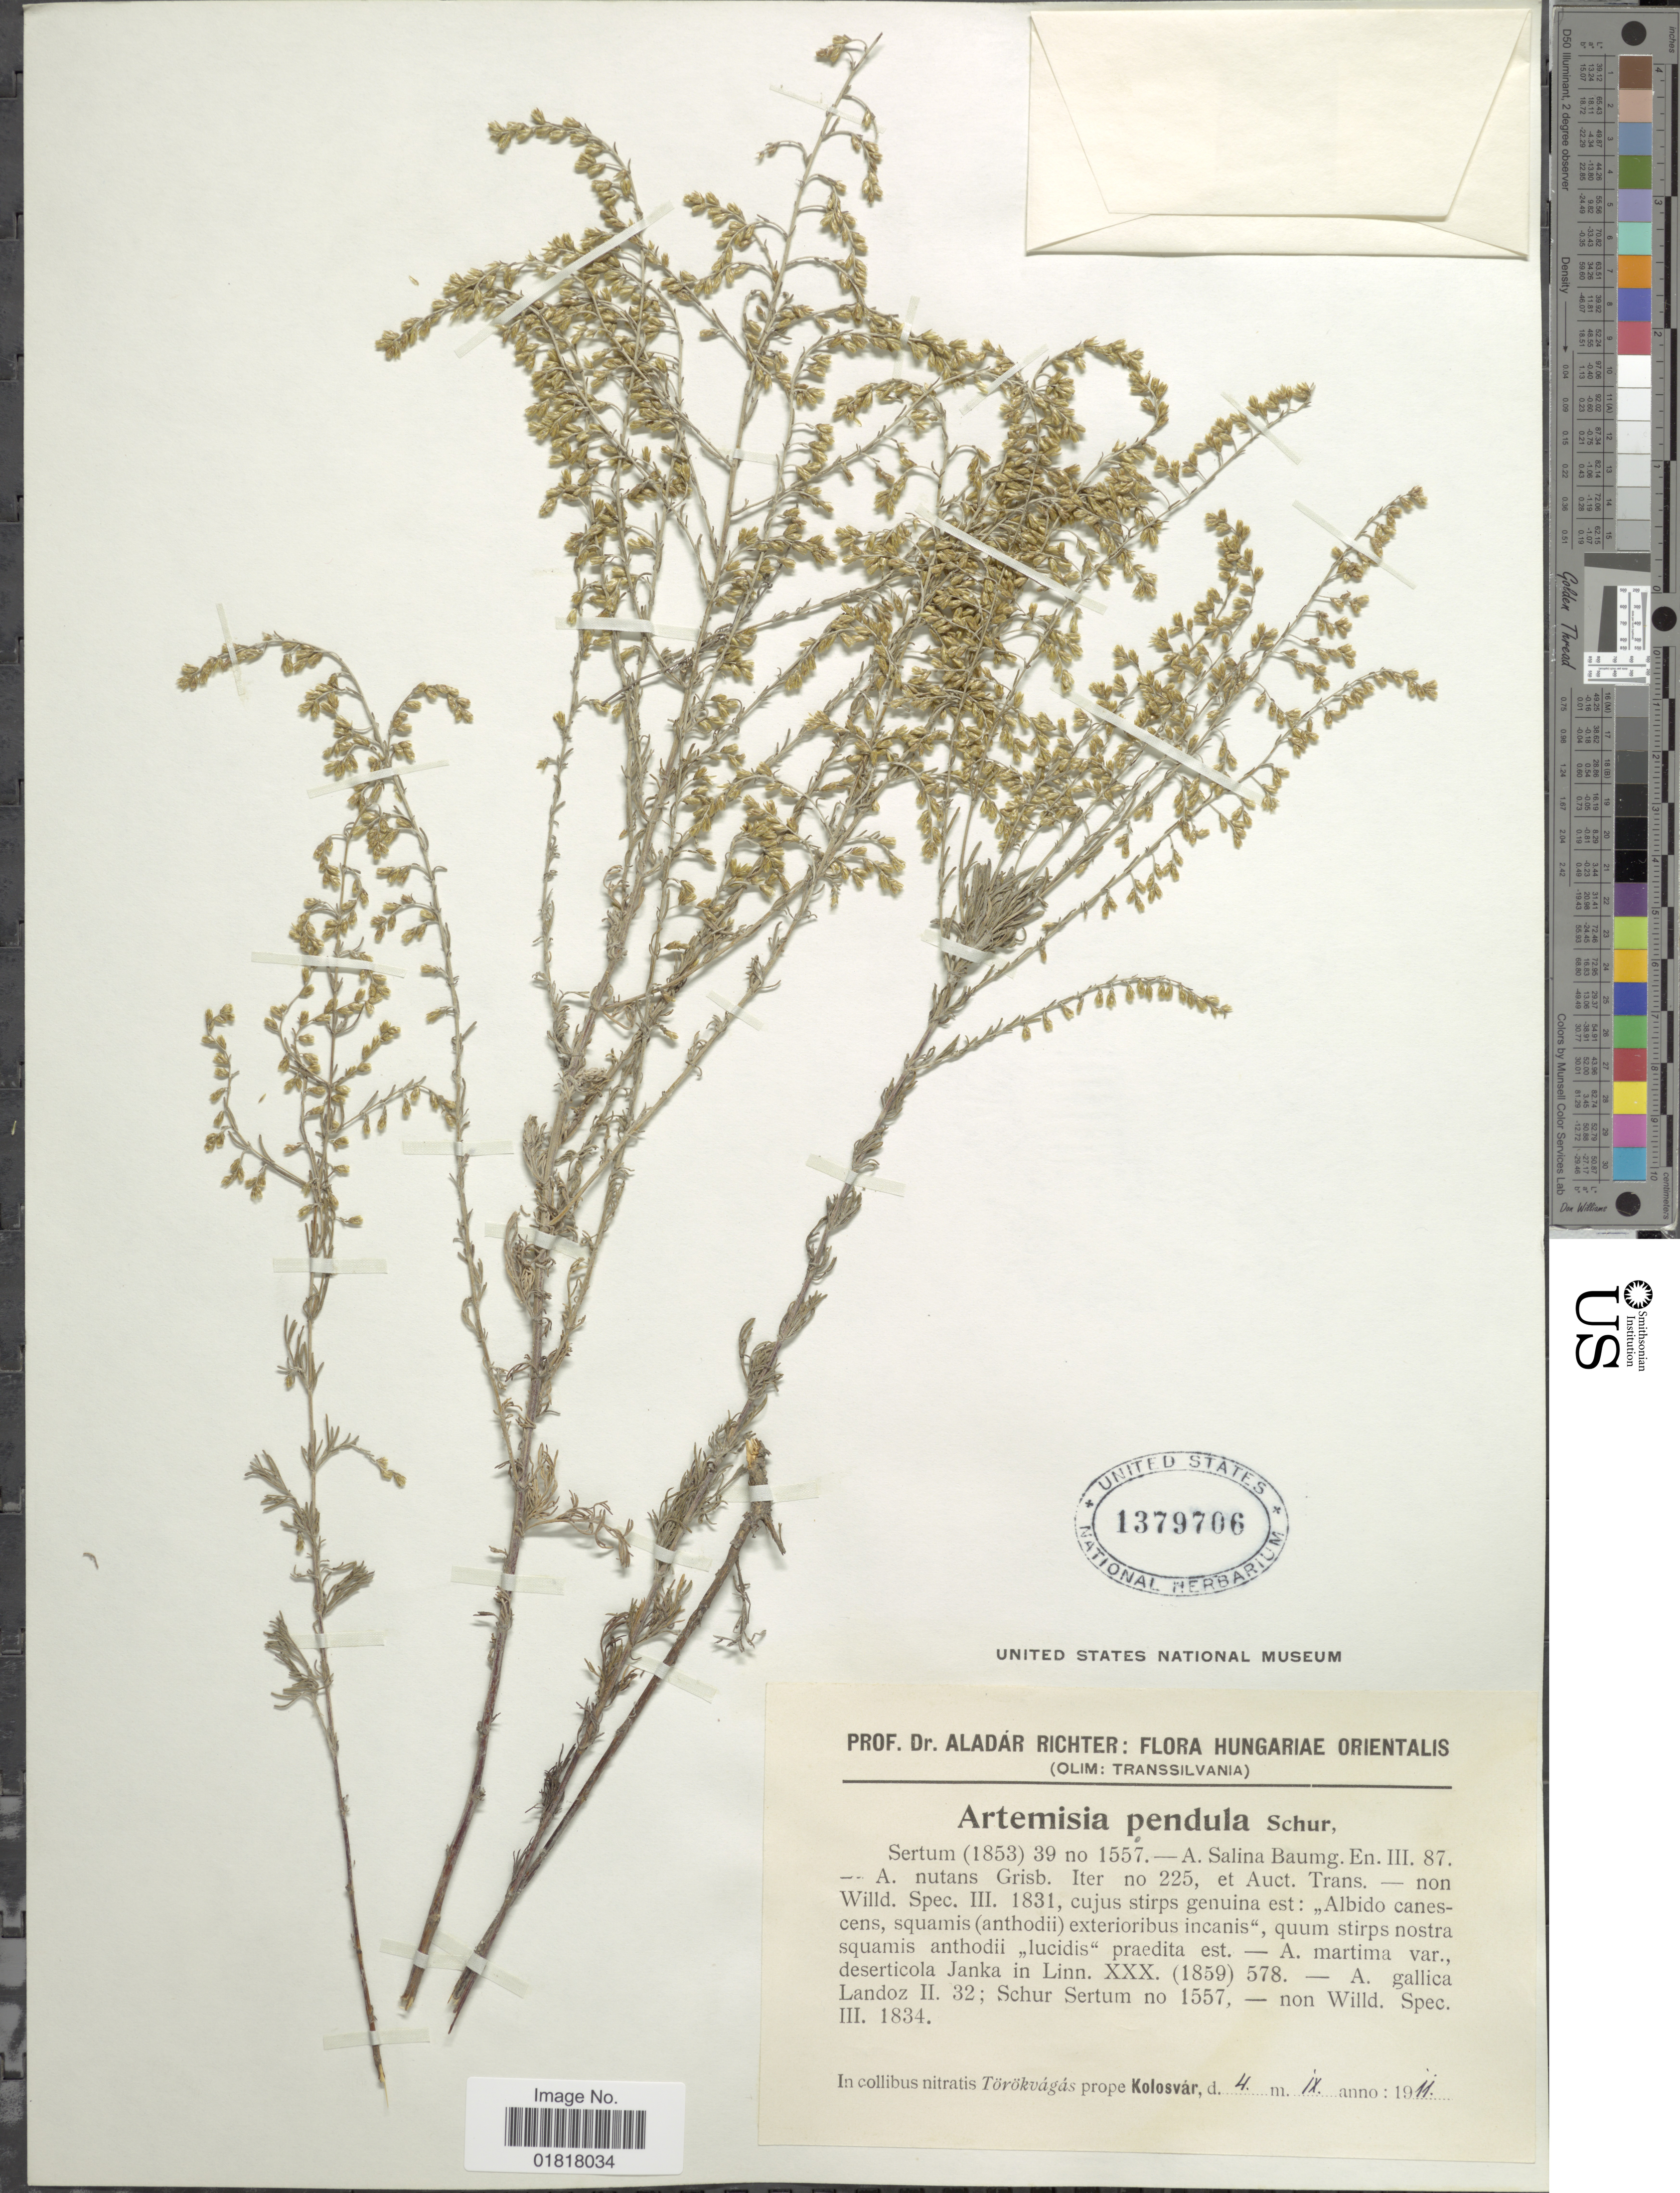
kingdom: Plantae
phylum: Tracheophyta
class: Magnoliopsida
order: Asterales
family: Asteraceae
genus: Artemisia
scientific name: Artemisia pendula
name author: Schur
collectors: A. Richter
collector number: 1557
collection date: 1911-09-04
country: Hungary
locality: Hungariae Orientalis (Olim: Transsilvania), in coillibus nitratis Törökvágás prope Kolosvár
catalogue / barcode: US 1379706